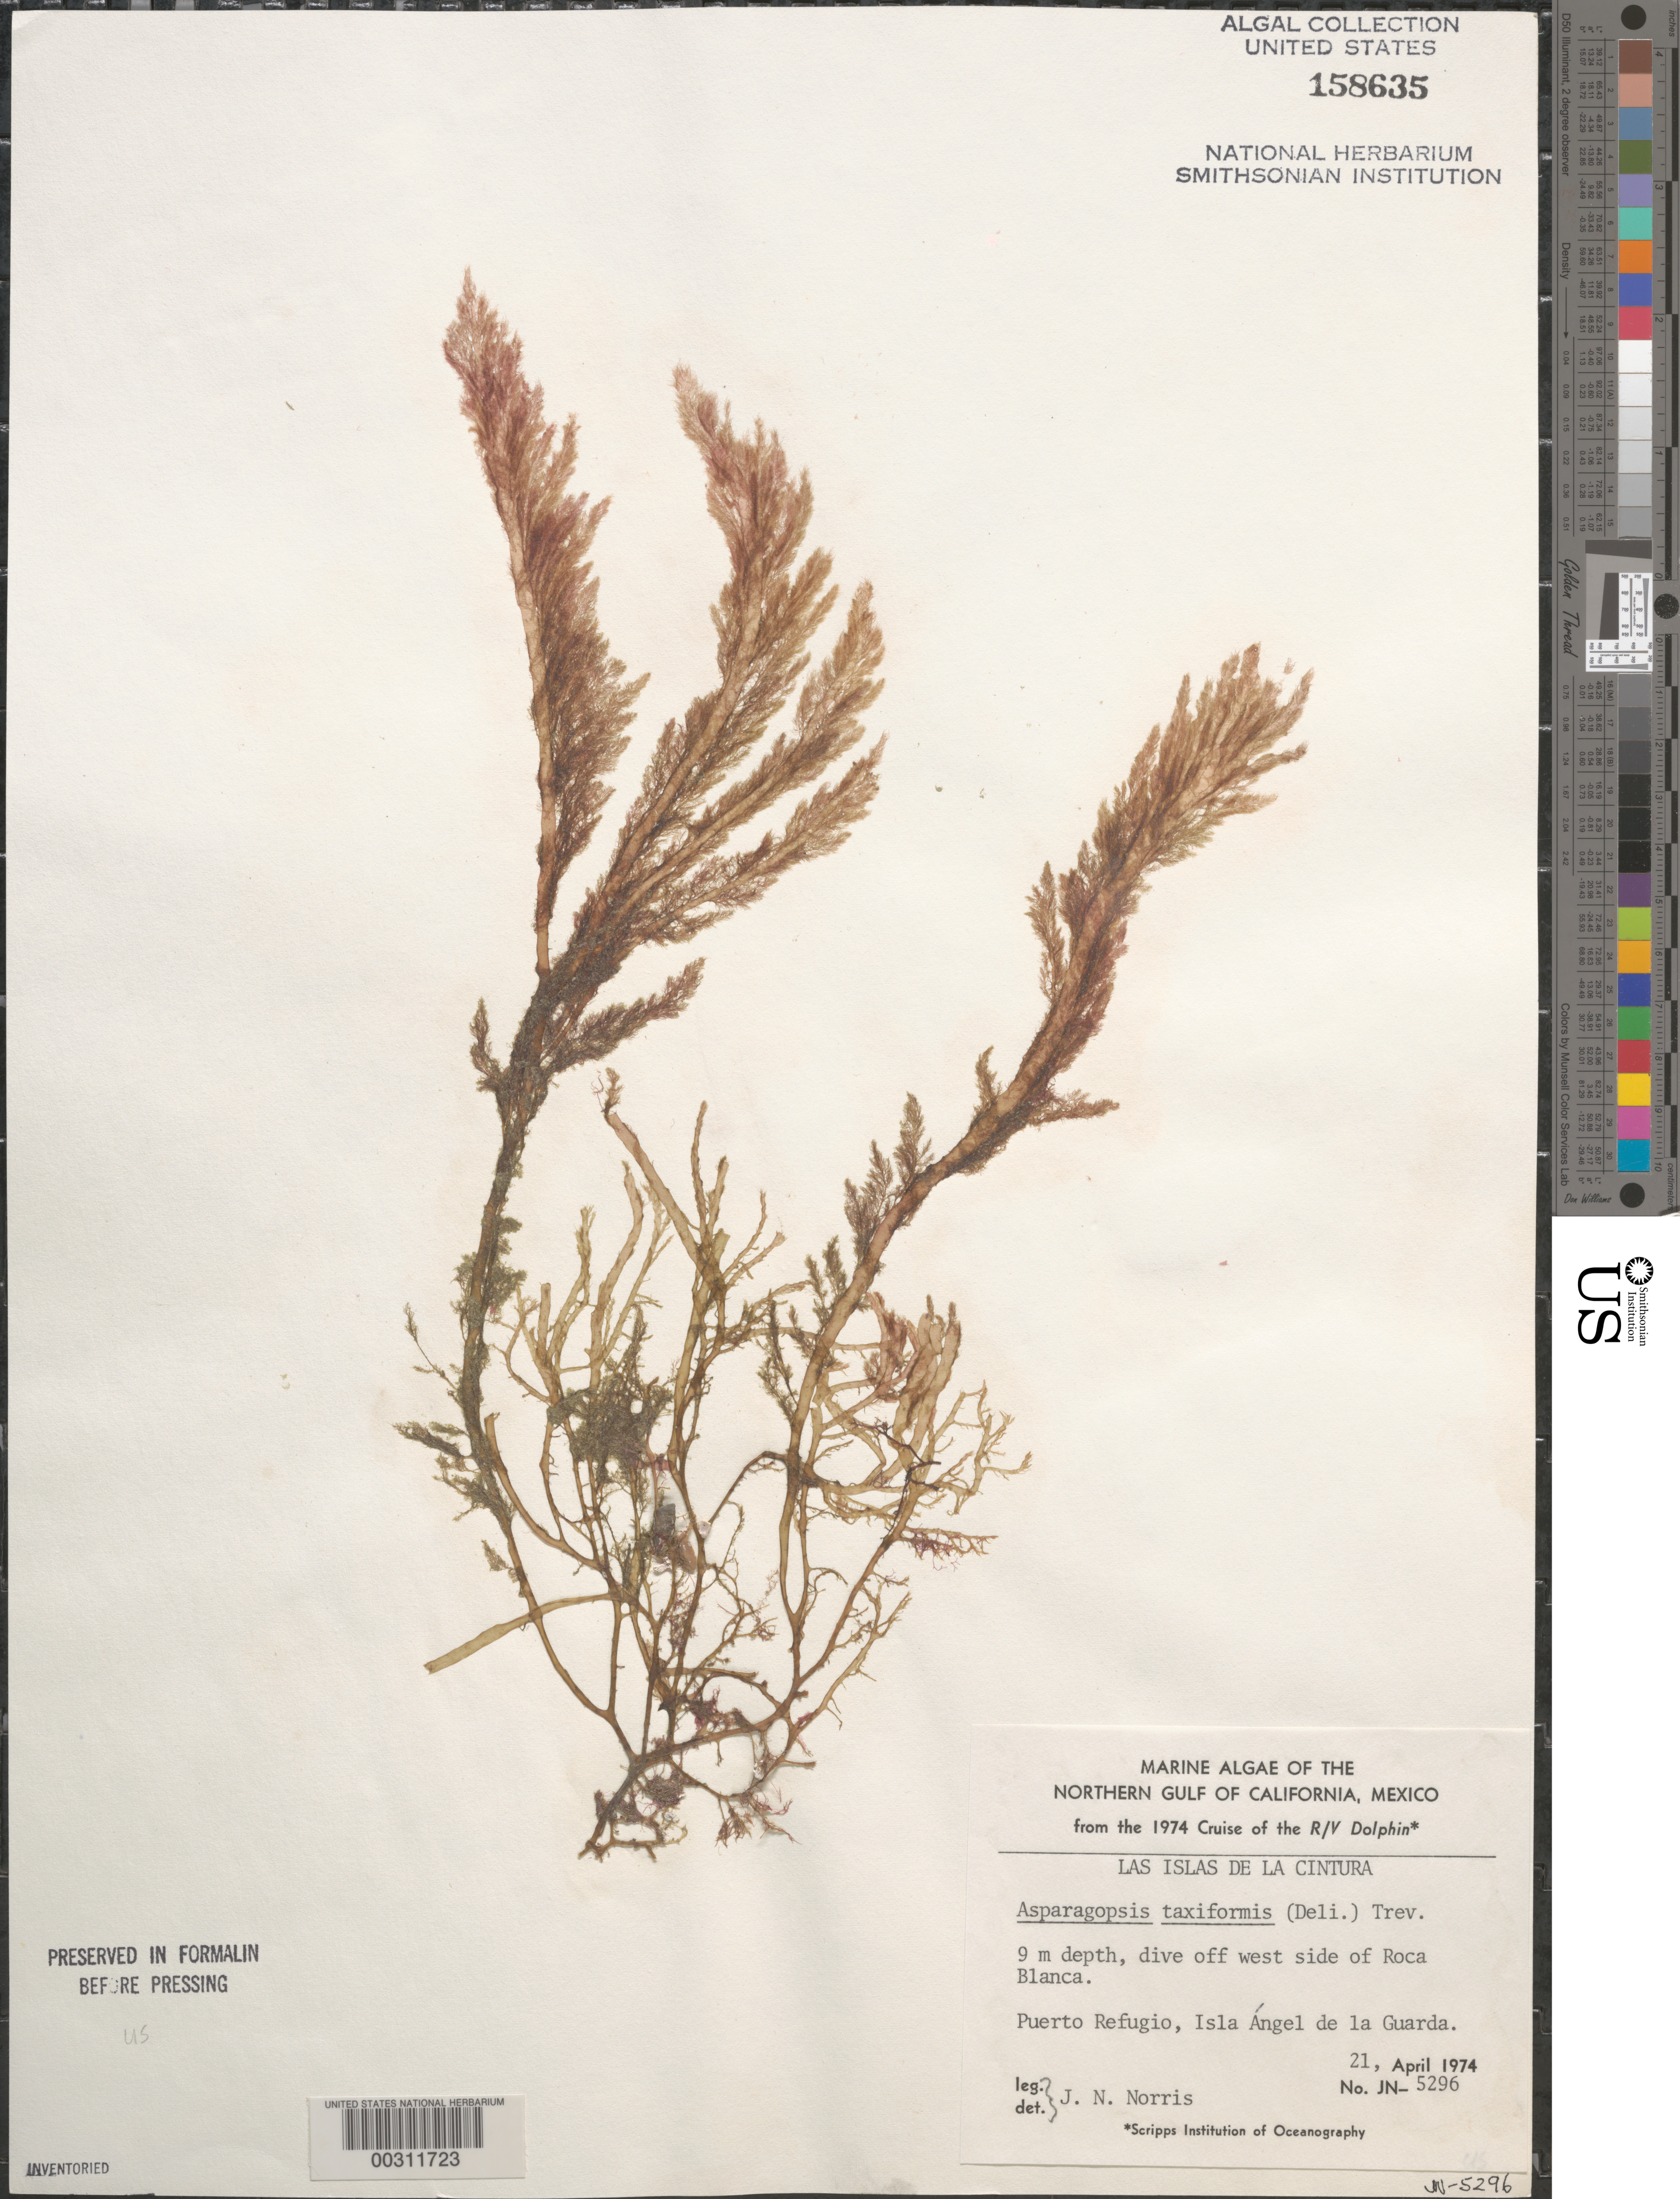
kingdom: Plantae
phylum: Rhodophyta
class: Florideophyceae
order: Bonnemaisoniales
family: Bonnemaisoniaceae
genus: Asparagopsis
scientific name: Asparagopsis taxiformis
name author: (Delile) Trevis.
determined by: Norris, James N.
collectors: J. N. Norris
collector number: JN-5296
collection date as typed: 21 Apr 1974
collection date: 1974-04-21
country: Mexico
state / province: Baja California Norte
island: Isla Angel de la Guarda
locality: Roca Blanca (off west side), Puerto Refugio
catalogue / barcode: US 158635